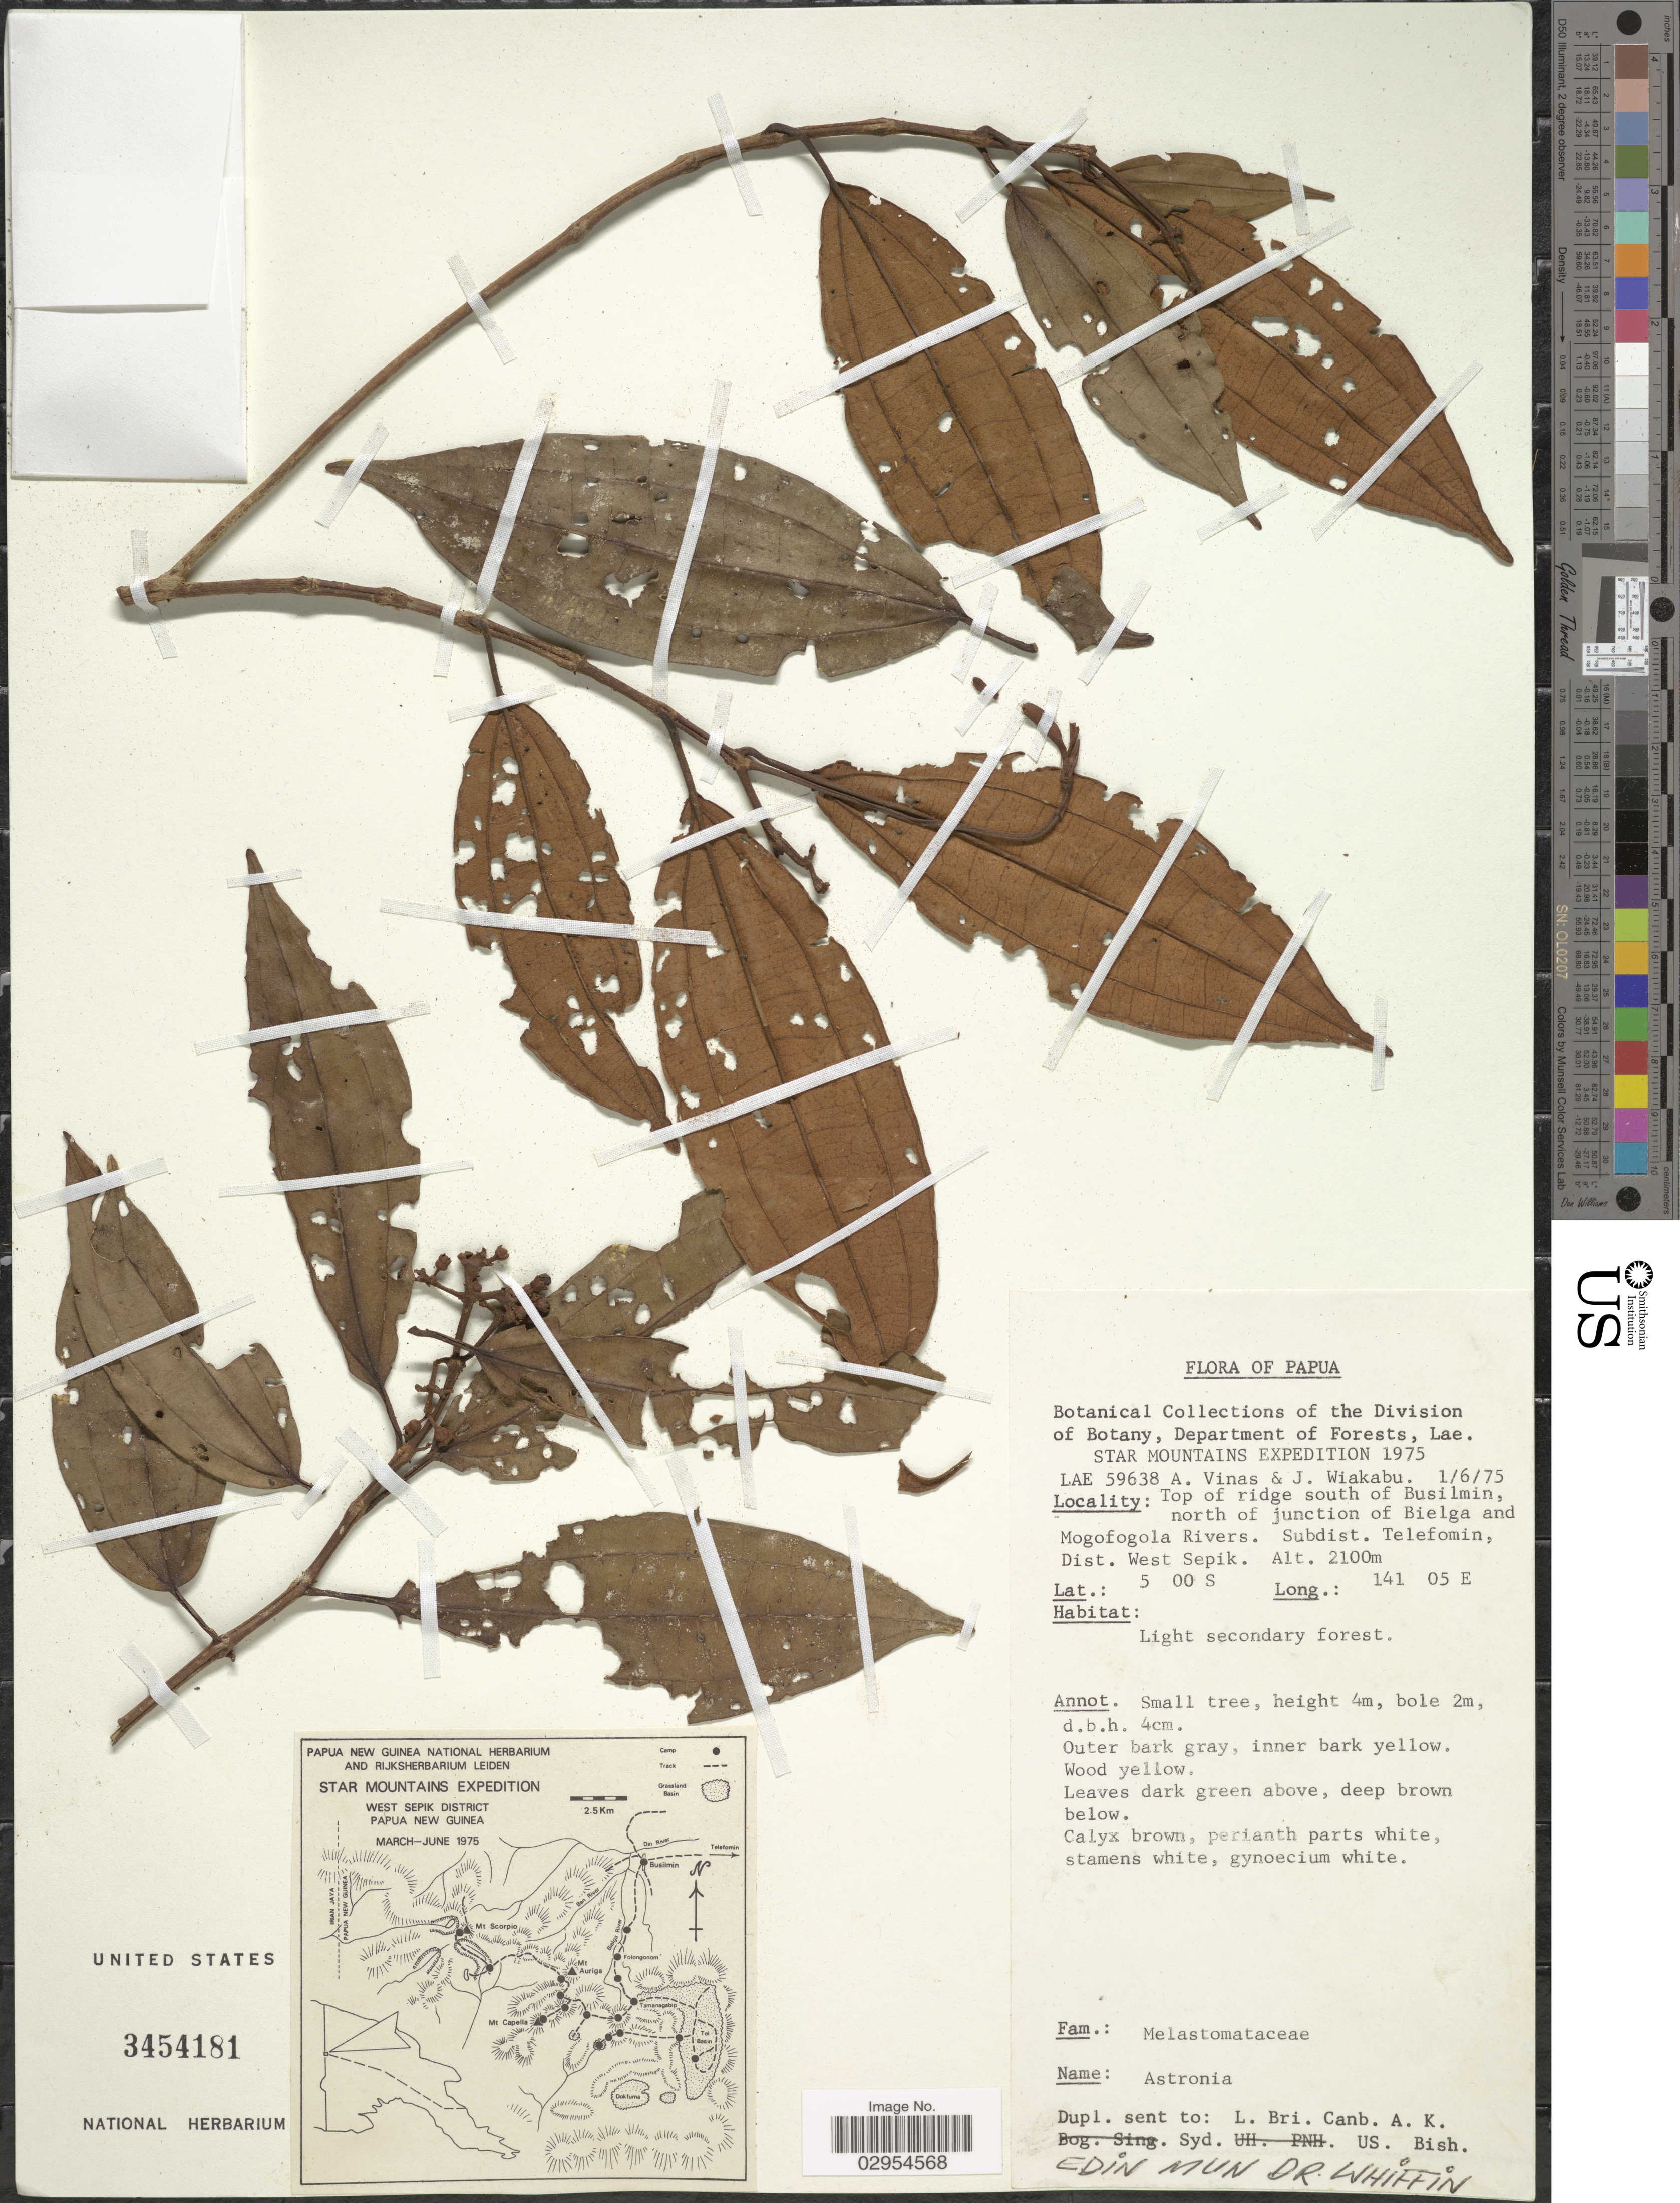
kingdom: Plantae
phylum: Tracheophyta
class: Magnoliopsida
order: Myrtales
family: Melastomataceae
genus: Astronia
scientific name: Astronia sp.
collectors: A. Vinas & J. Wiakabu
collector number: LAE 59638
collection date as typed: Transcribed d/m/y: 1/6/75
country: Papua New Guinea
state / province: Sandaun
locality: Papua. Star Mountains. Top of ridge south of Busilmin, north of junction of Bielga and Mogofogola Rivers. Subdist. Telefomin, Dist. West Sepik.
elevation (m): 2100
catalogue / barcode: US 3454181